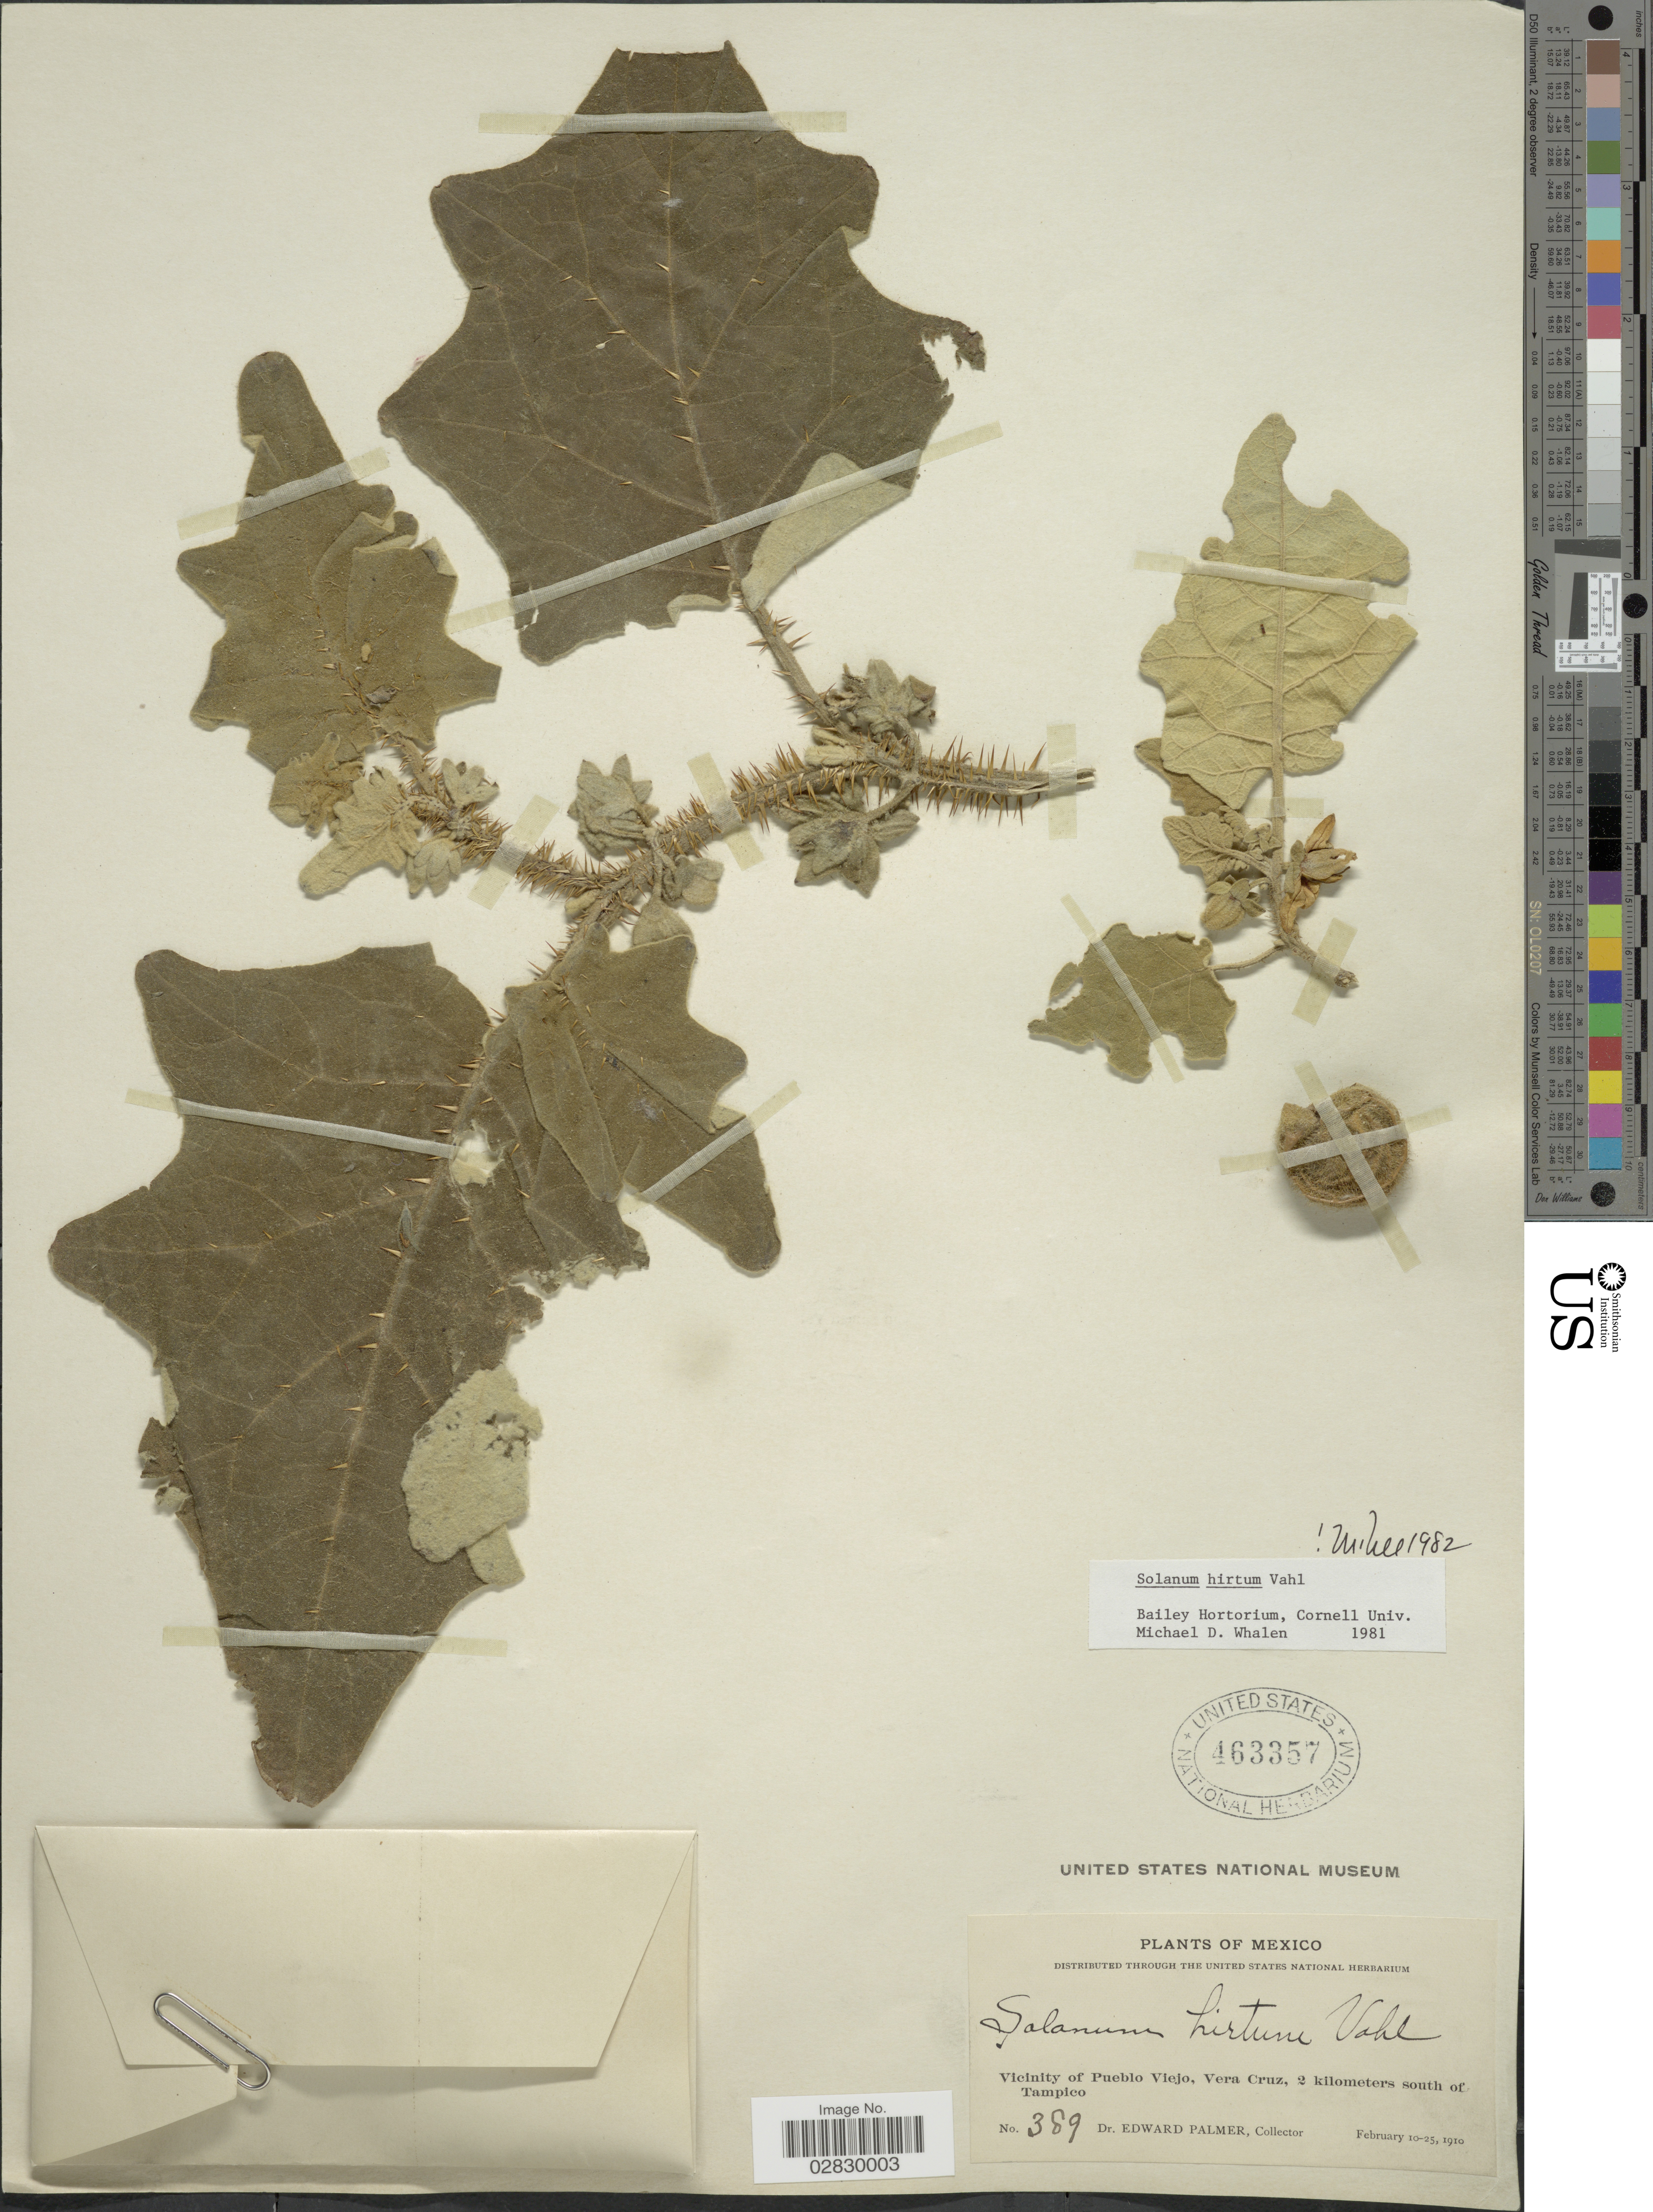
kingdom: Plantae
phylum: Tracheophyta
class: Magnoliopsida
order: Solanales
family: Solanaceae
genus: Solanum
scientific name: Solanum hirtum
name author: Vahl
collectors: E. Palmer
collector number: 389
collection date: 1910-02-10/1910-02-25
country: Mexico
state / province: Veracruz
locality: Vicinity of Pueblo Viejo, Vera Cruz, 2 kilometers south of Tampico.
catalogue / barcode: US 463357